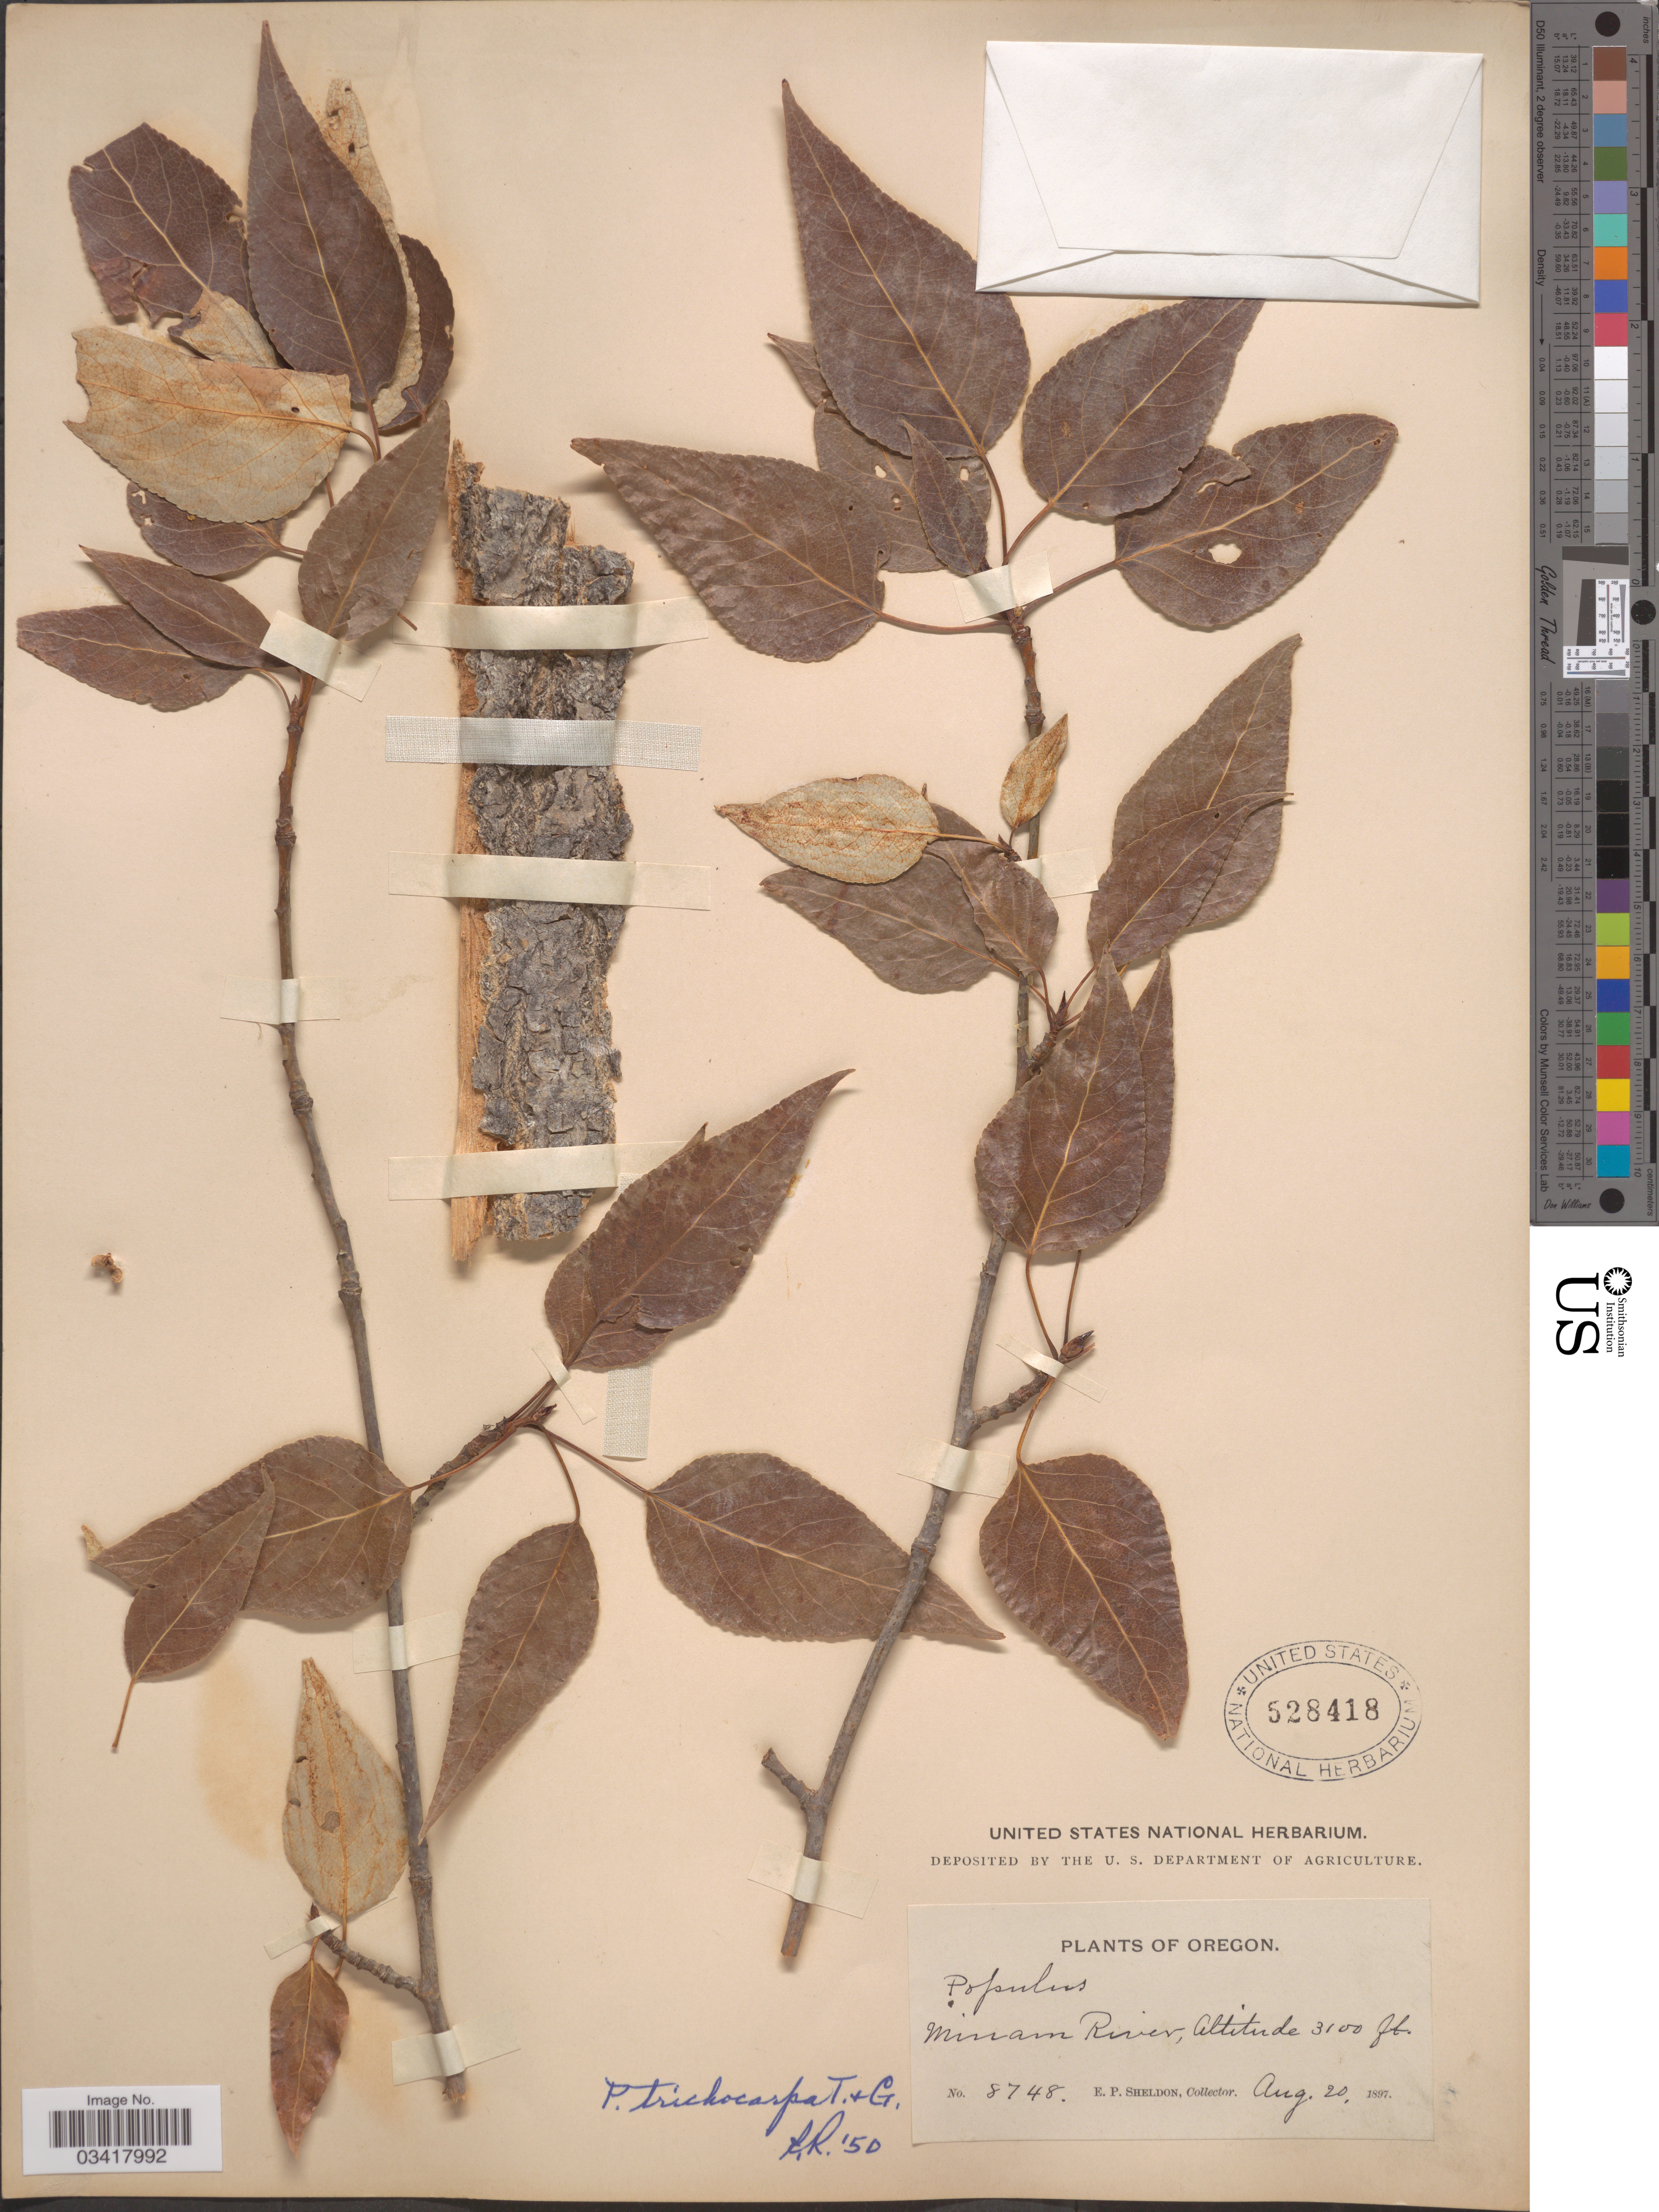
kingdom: Plantae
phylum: Tracheophyta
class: Magnoliopsida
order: Malpighiales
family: Salicaceae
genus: Populus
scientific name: Populus trichocarpa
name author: Torr. & A. Gray ex W. Hook.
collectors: E. P. Sheldon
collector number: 8748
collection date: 1897-08-20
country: United States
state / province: Oregon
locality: Minam River.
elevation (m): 945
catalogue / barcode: US 528418